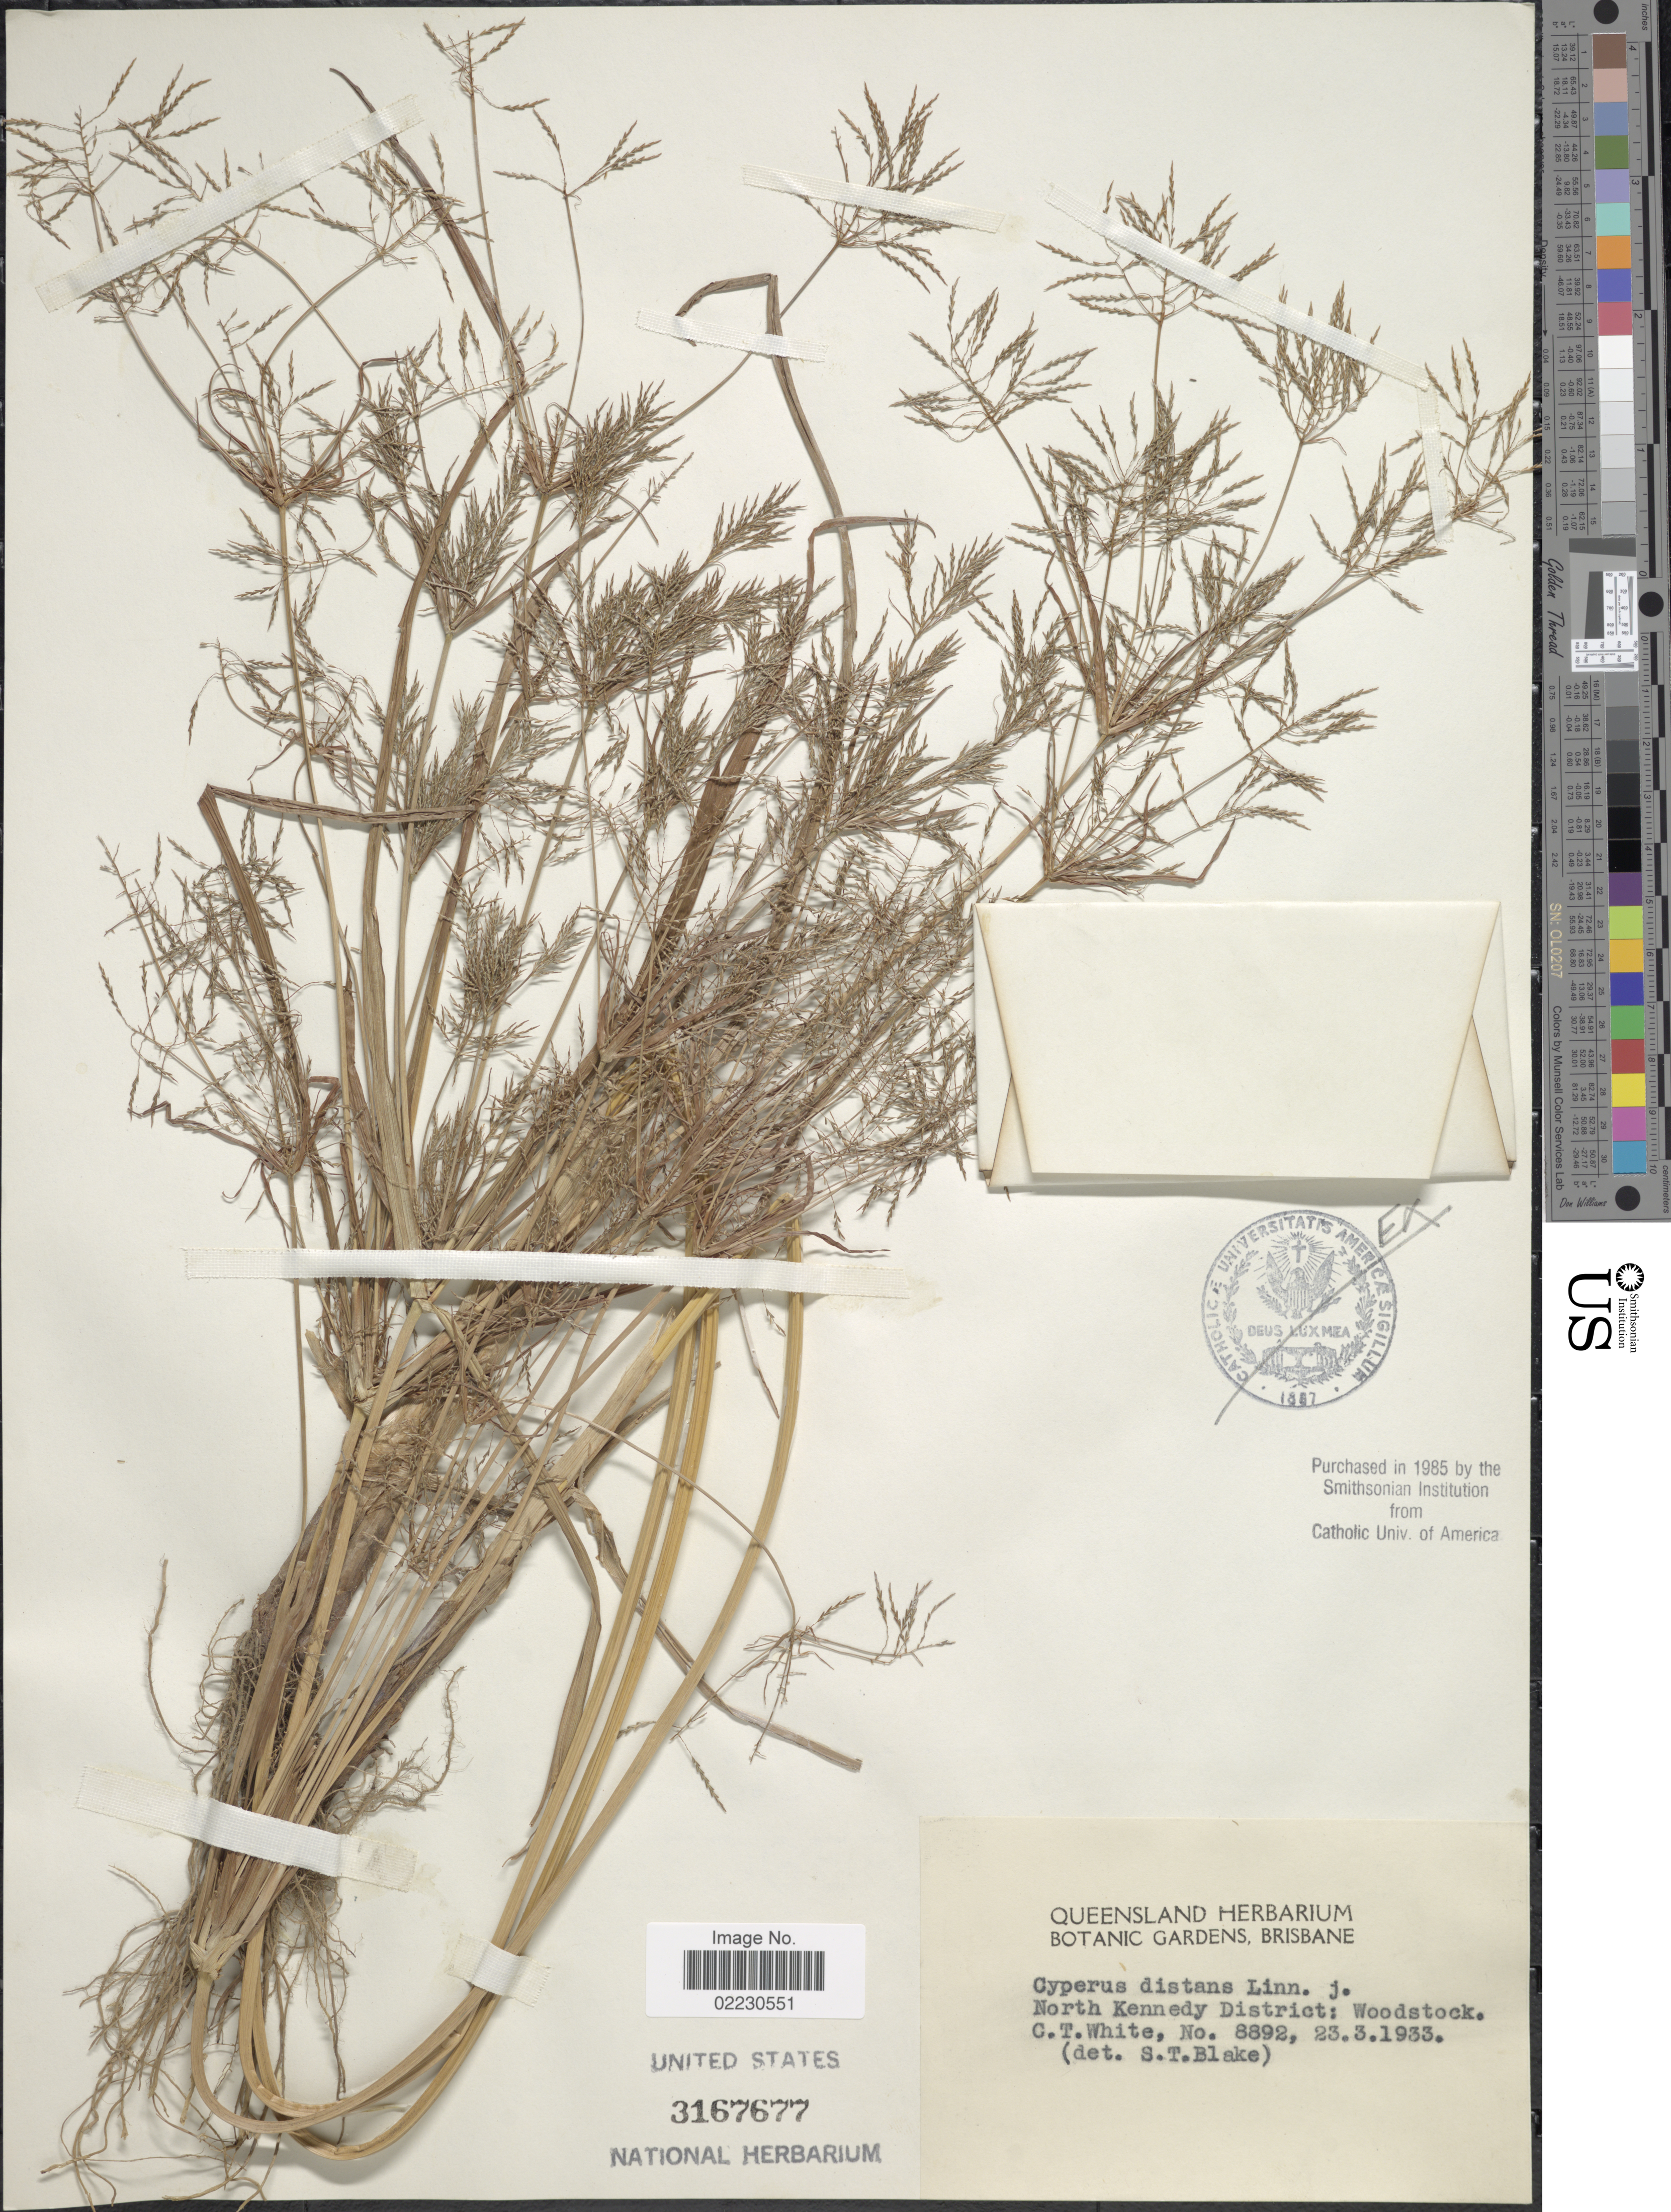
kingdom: Plantae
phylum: Tracheophyta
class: Liliopsida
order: Poales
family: Cyperaceae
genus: Cyperus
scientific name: Cyperus distans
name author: L. f.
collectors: C. T. White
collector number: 8892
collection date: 1933-03-23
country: Australia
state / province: Queensland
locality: North Kennedy District: Woodstock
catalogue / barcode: US 3167677